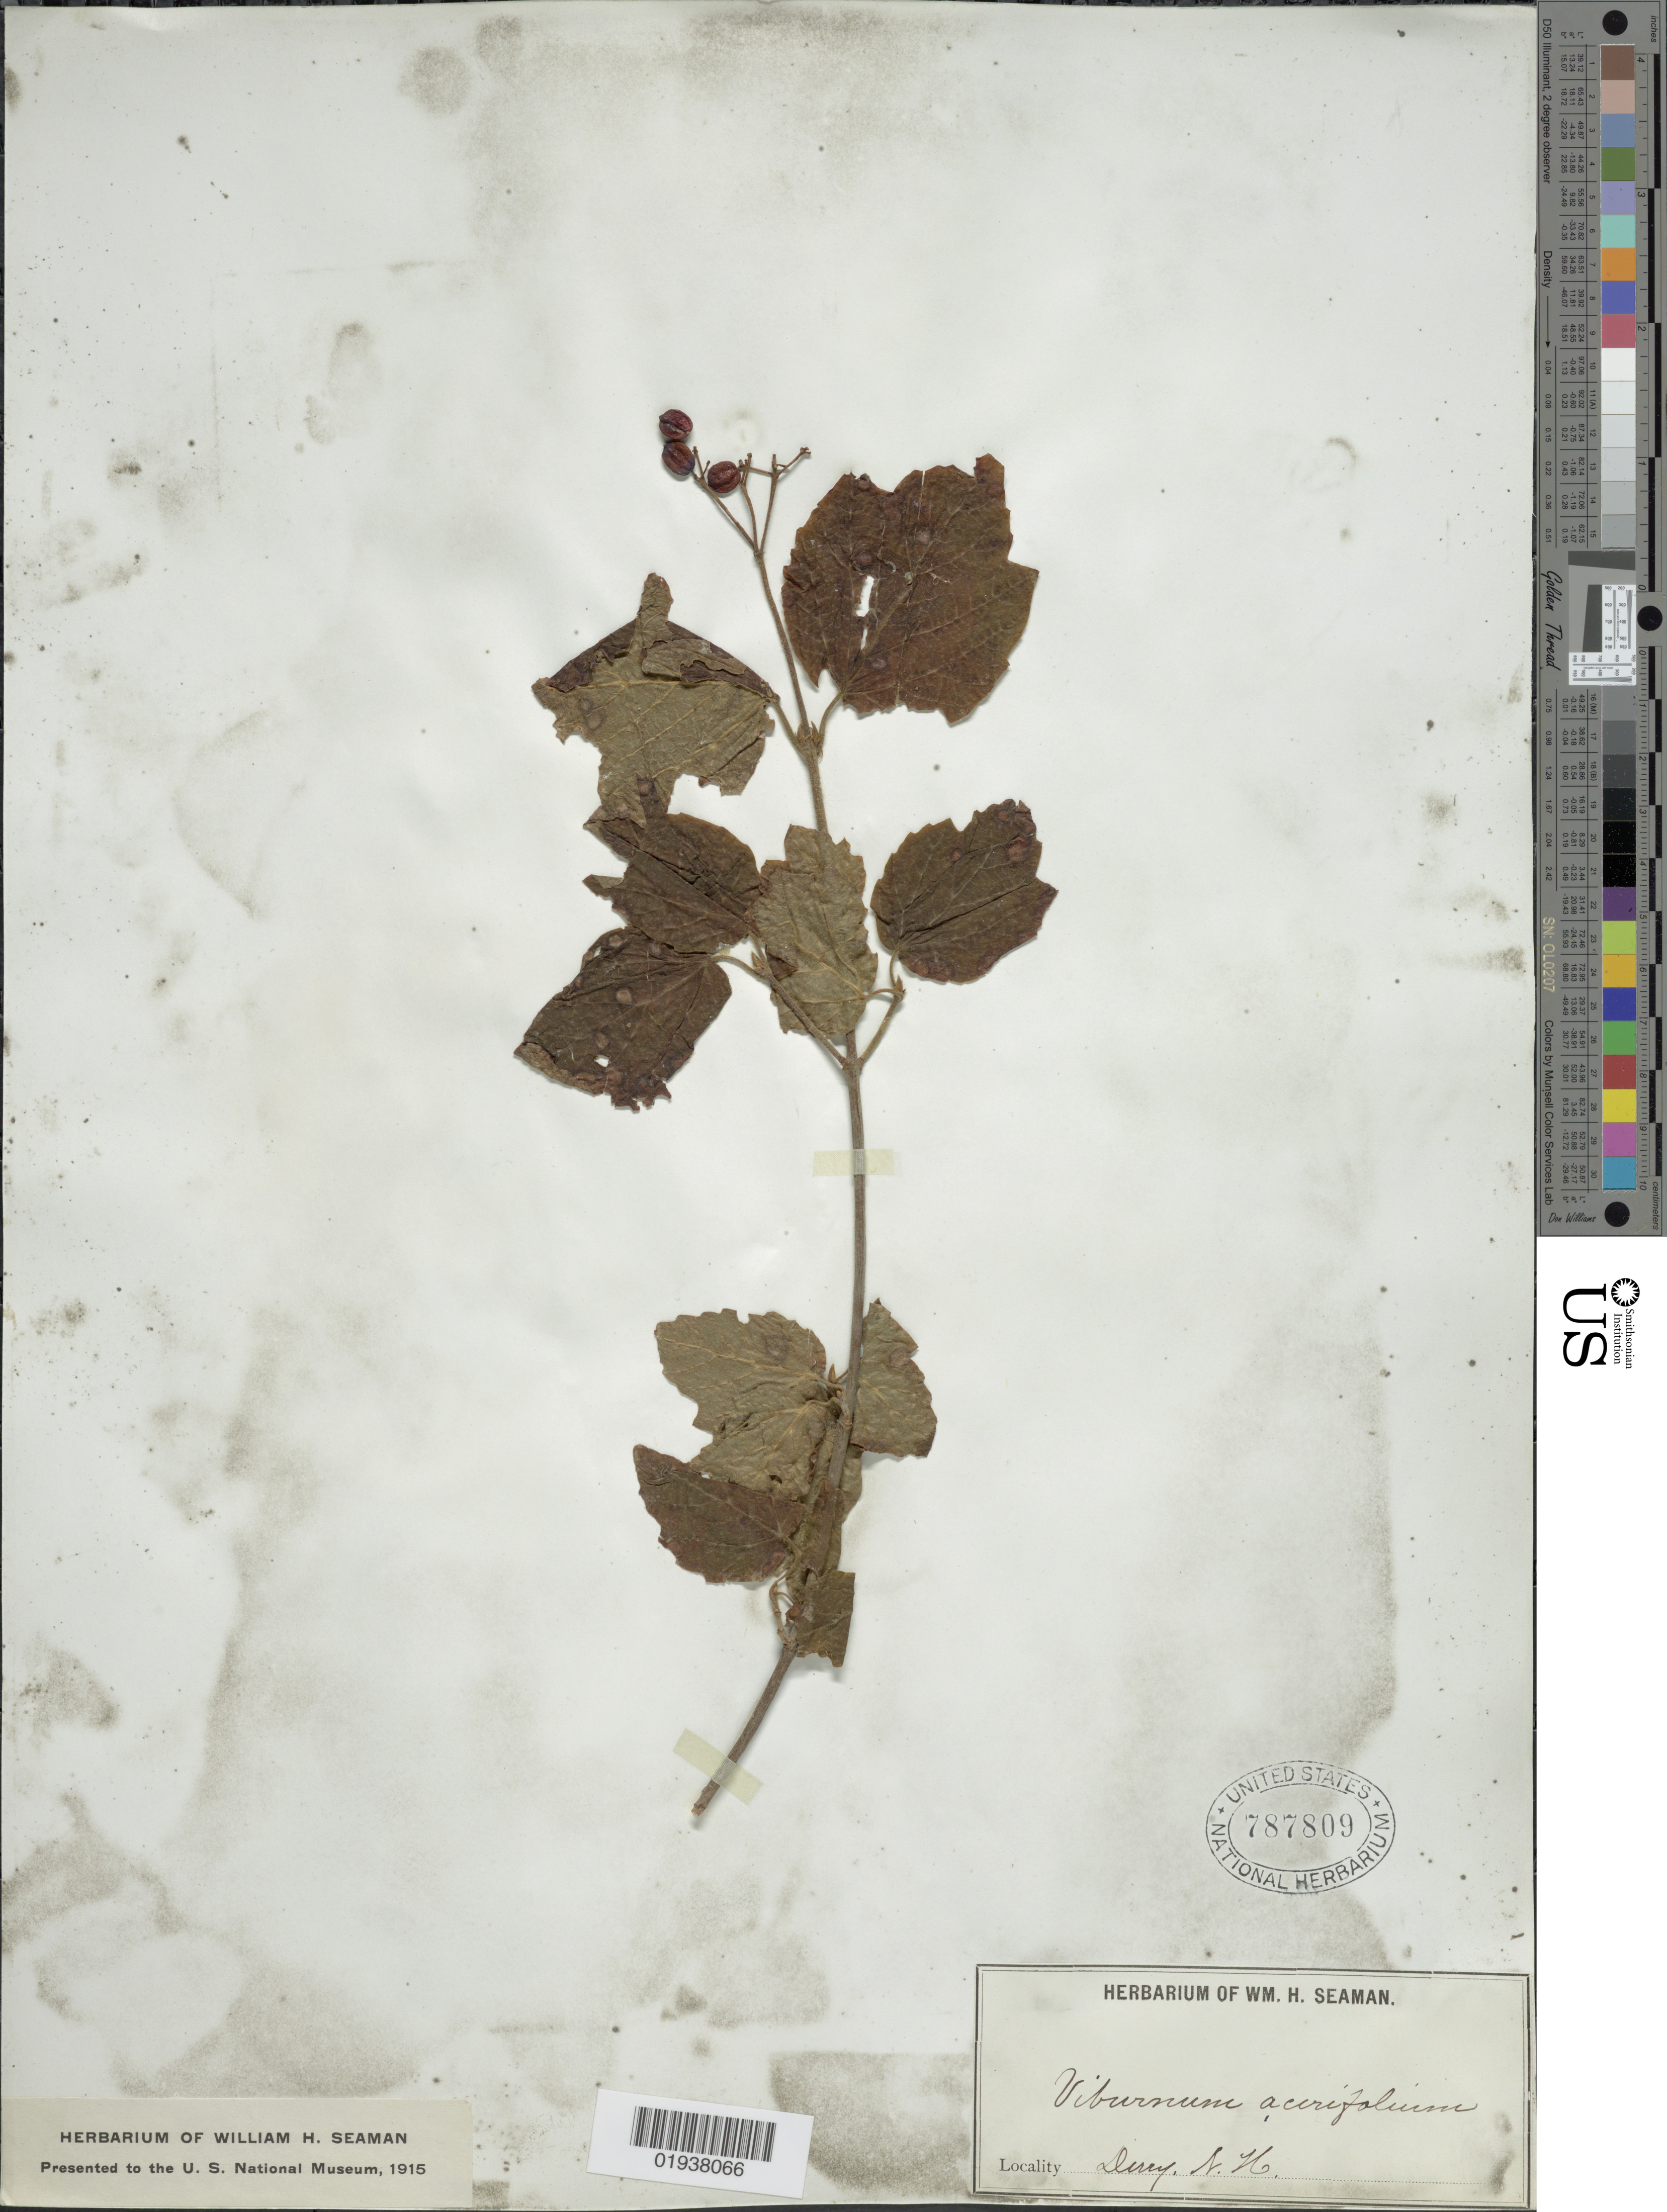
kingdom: Plantae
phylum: Tracheophyta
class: Magnoliopsida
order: Dipsacales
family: Viburnaceae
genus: Viburnum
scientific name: Viburnum acerifolium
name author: L.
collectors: W. Seaman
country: United States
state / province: New Hampshire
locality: Derry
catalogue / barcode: US 787809